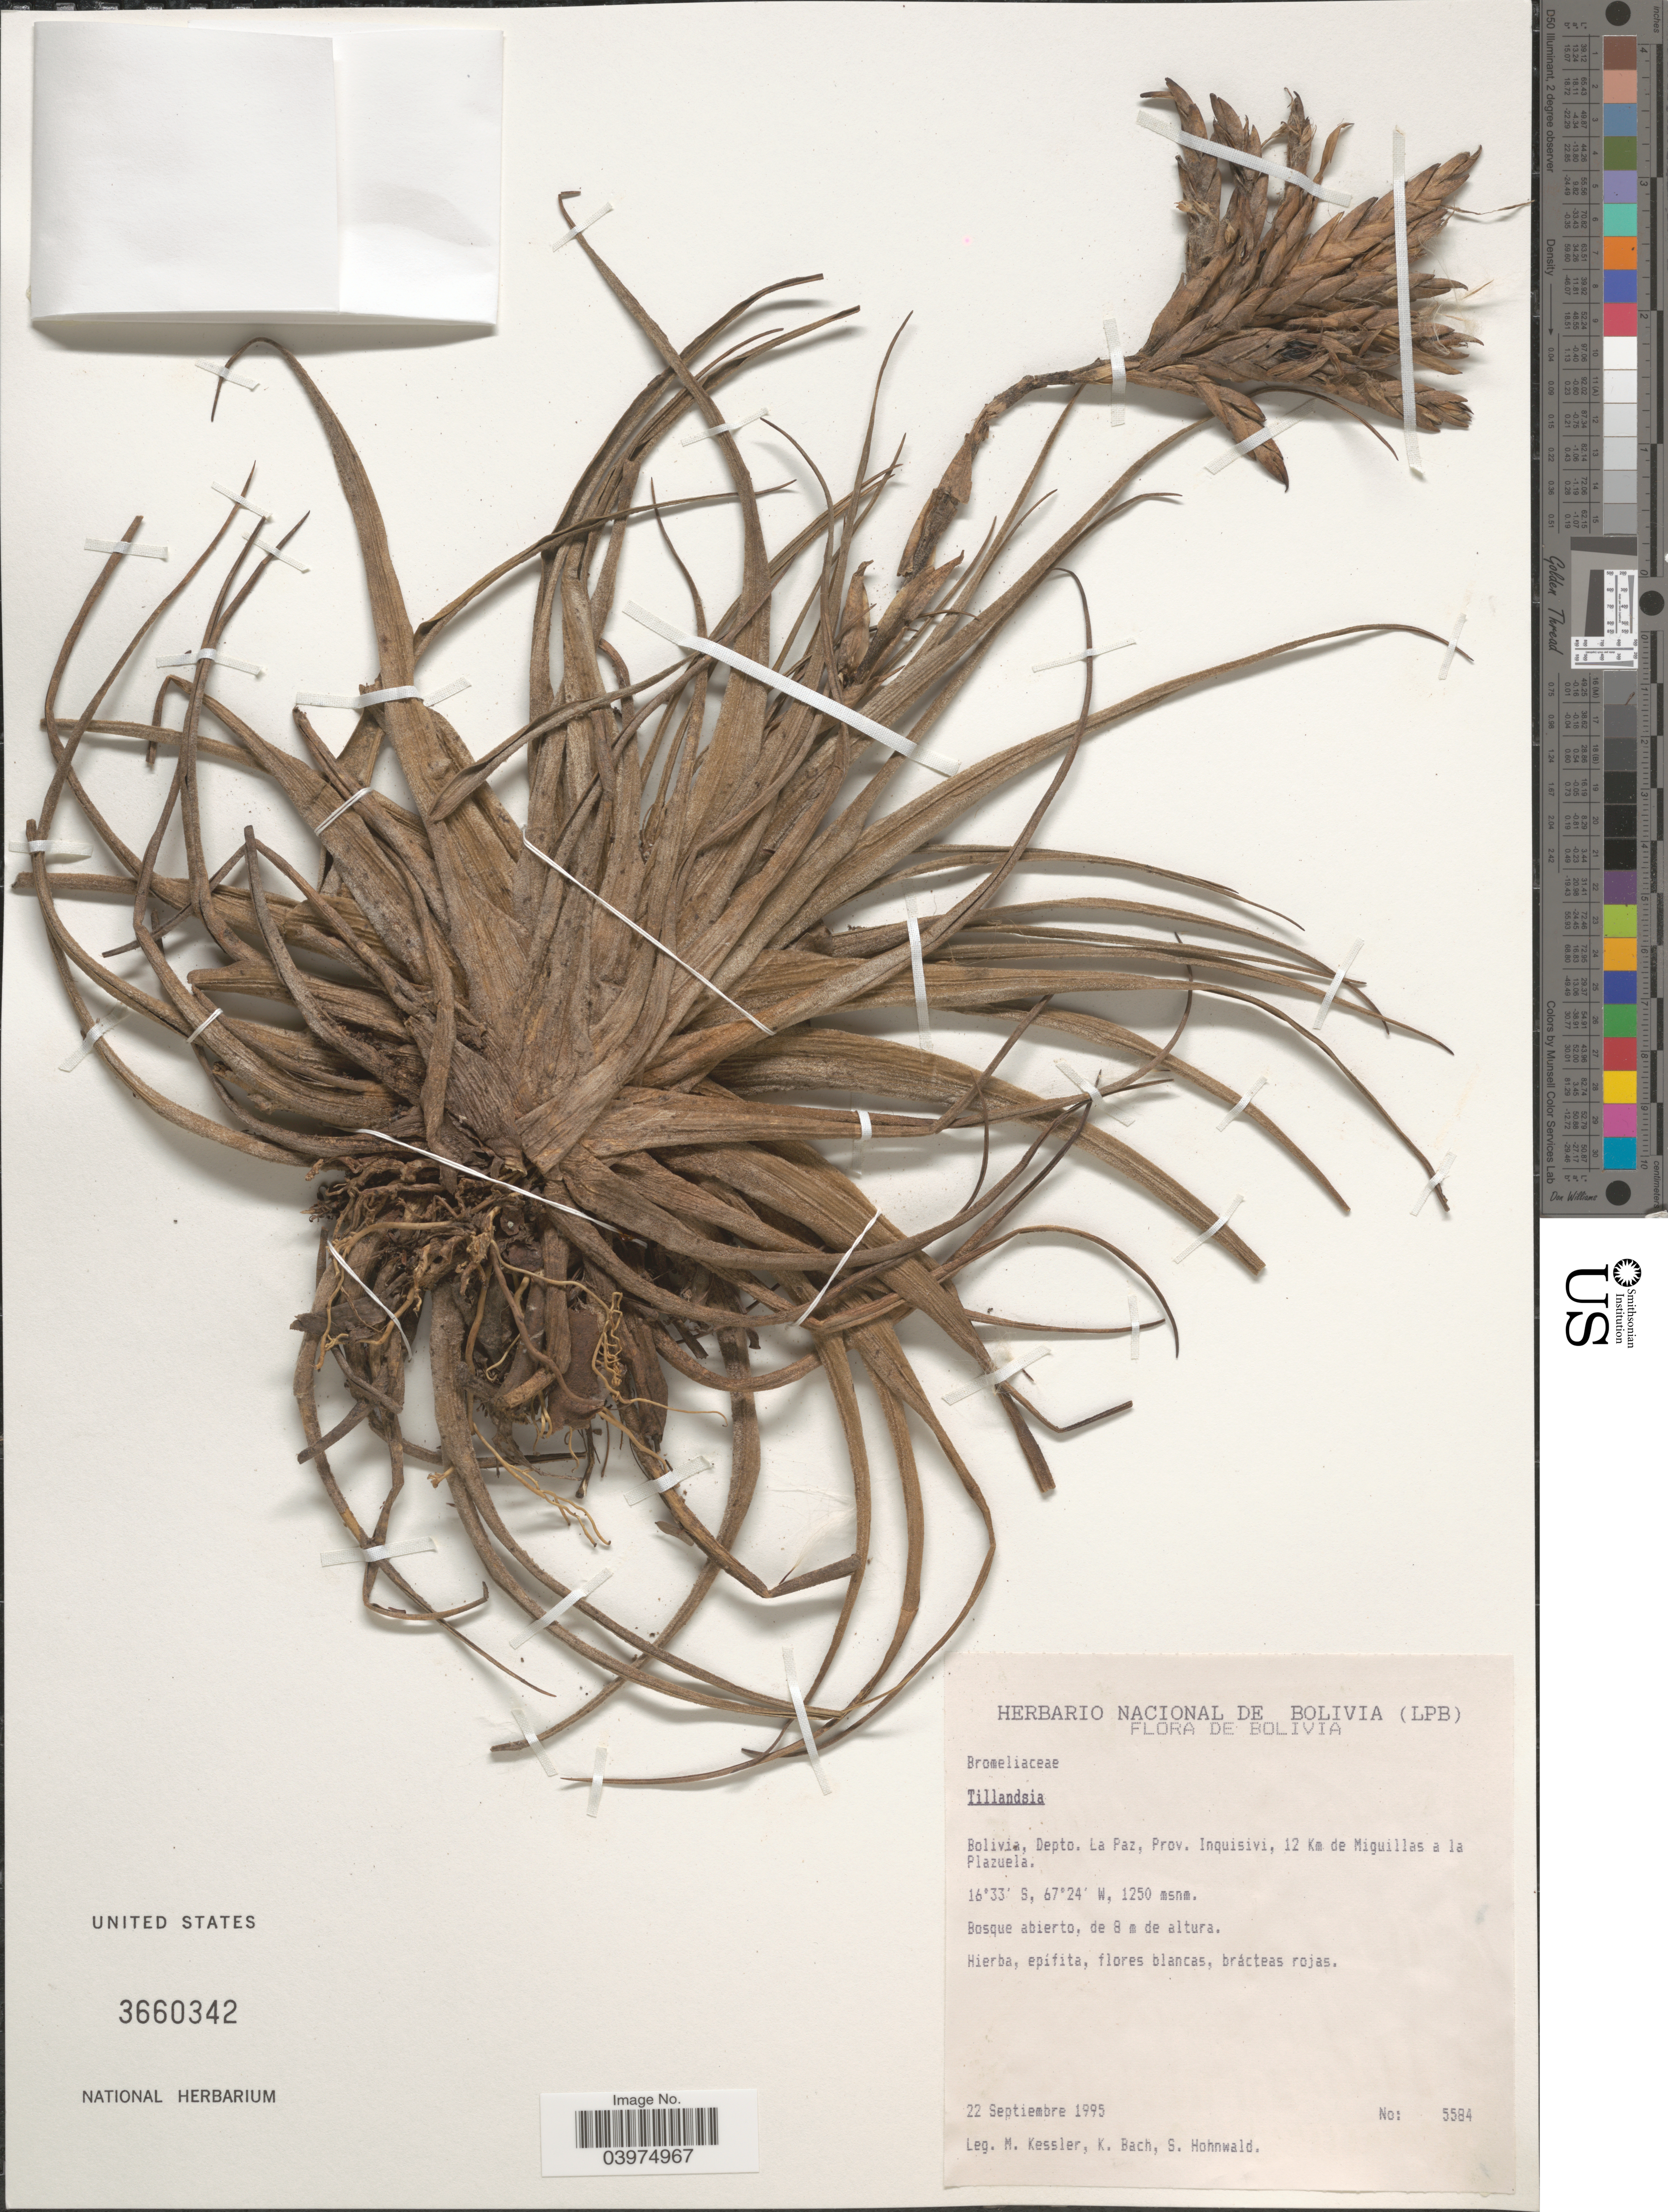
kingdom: Plantae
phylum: Tracheophyta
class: Liliopsida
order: Poales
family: Bromeliaceae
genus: Tillandsia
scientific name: Tillandsia sp.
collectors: M. Kessler, K. Bach & S. Hohnwald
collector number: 5584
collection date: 1995-09-22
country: Bolivia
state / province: La Paz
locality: Depto. La Paz, Prov. Inquisivi, 12 Km de Miguillas a la Plazuela.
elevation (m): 1250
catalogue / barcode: US 3660342